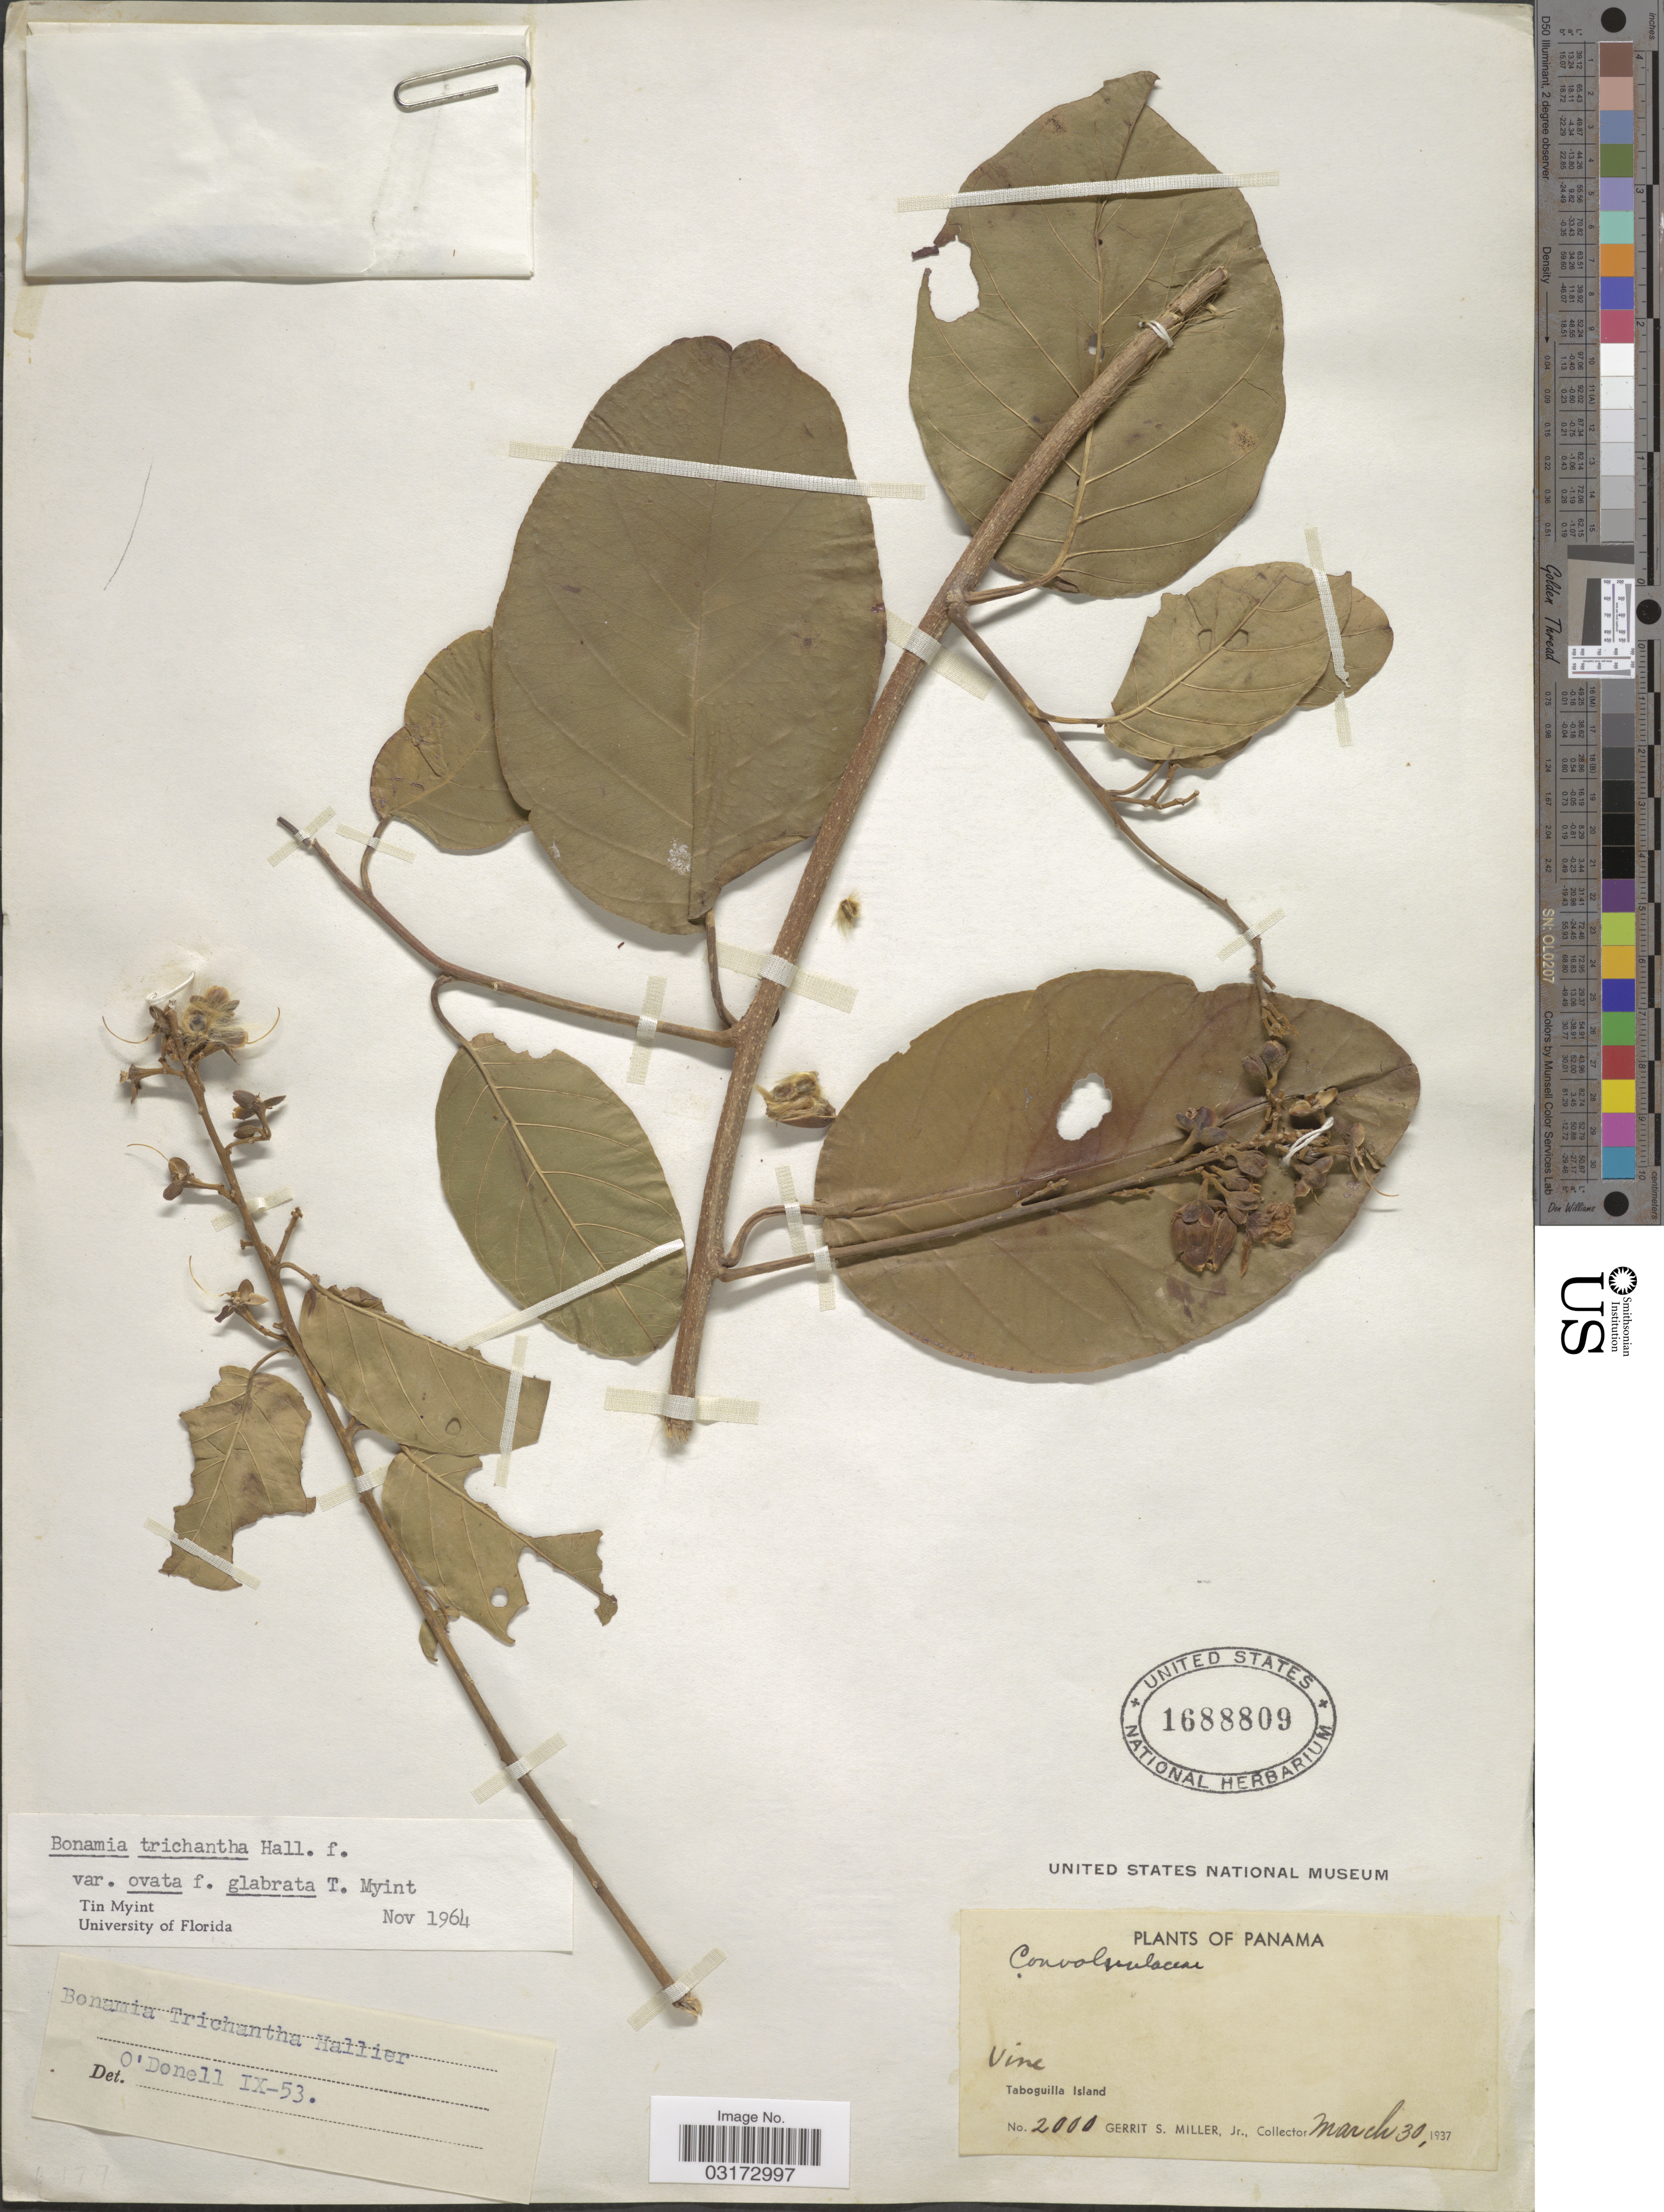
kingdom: Plantae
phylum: Tracheophyta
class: Magnoliopsida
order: Solanales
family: Convolvulaceae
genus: Bonamia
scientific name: Bonamia trichantha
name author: Hallier f.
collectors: G. S. Miller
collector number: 2000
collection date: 1937-03-30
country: Panama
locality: Taboguilla Island.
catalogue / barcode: US 1688809